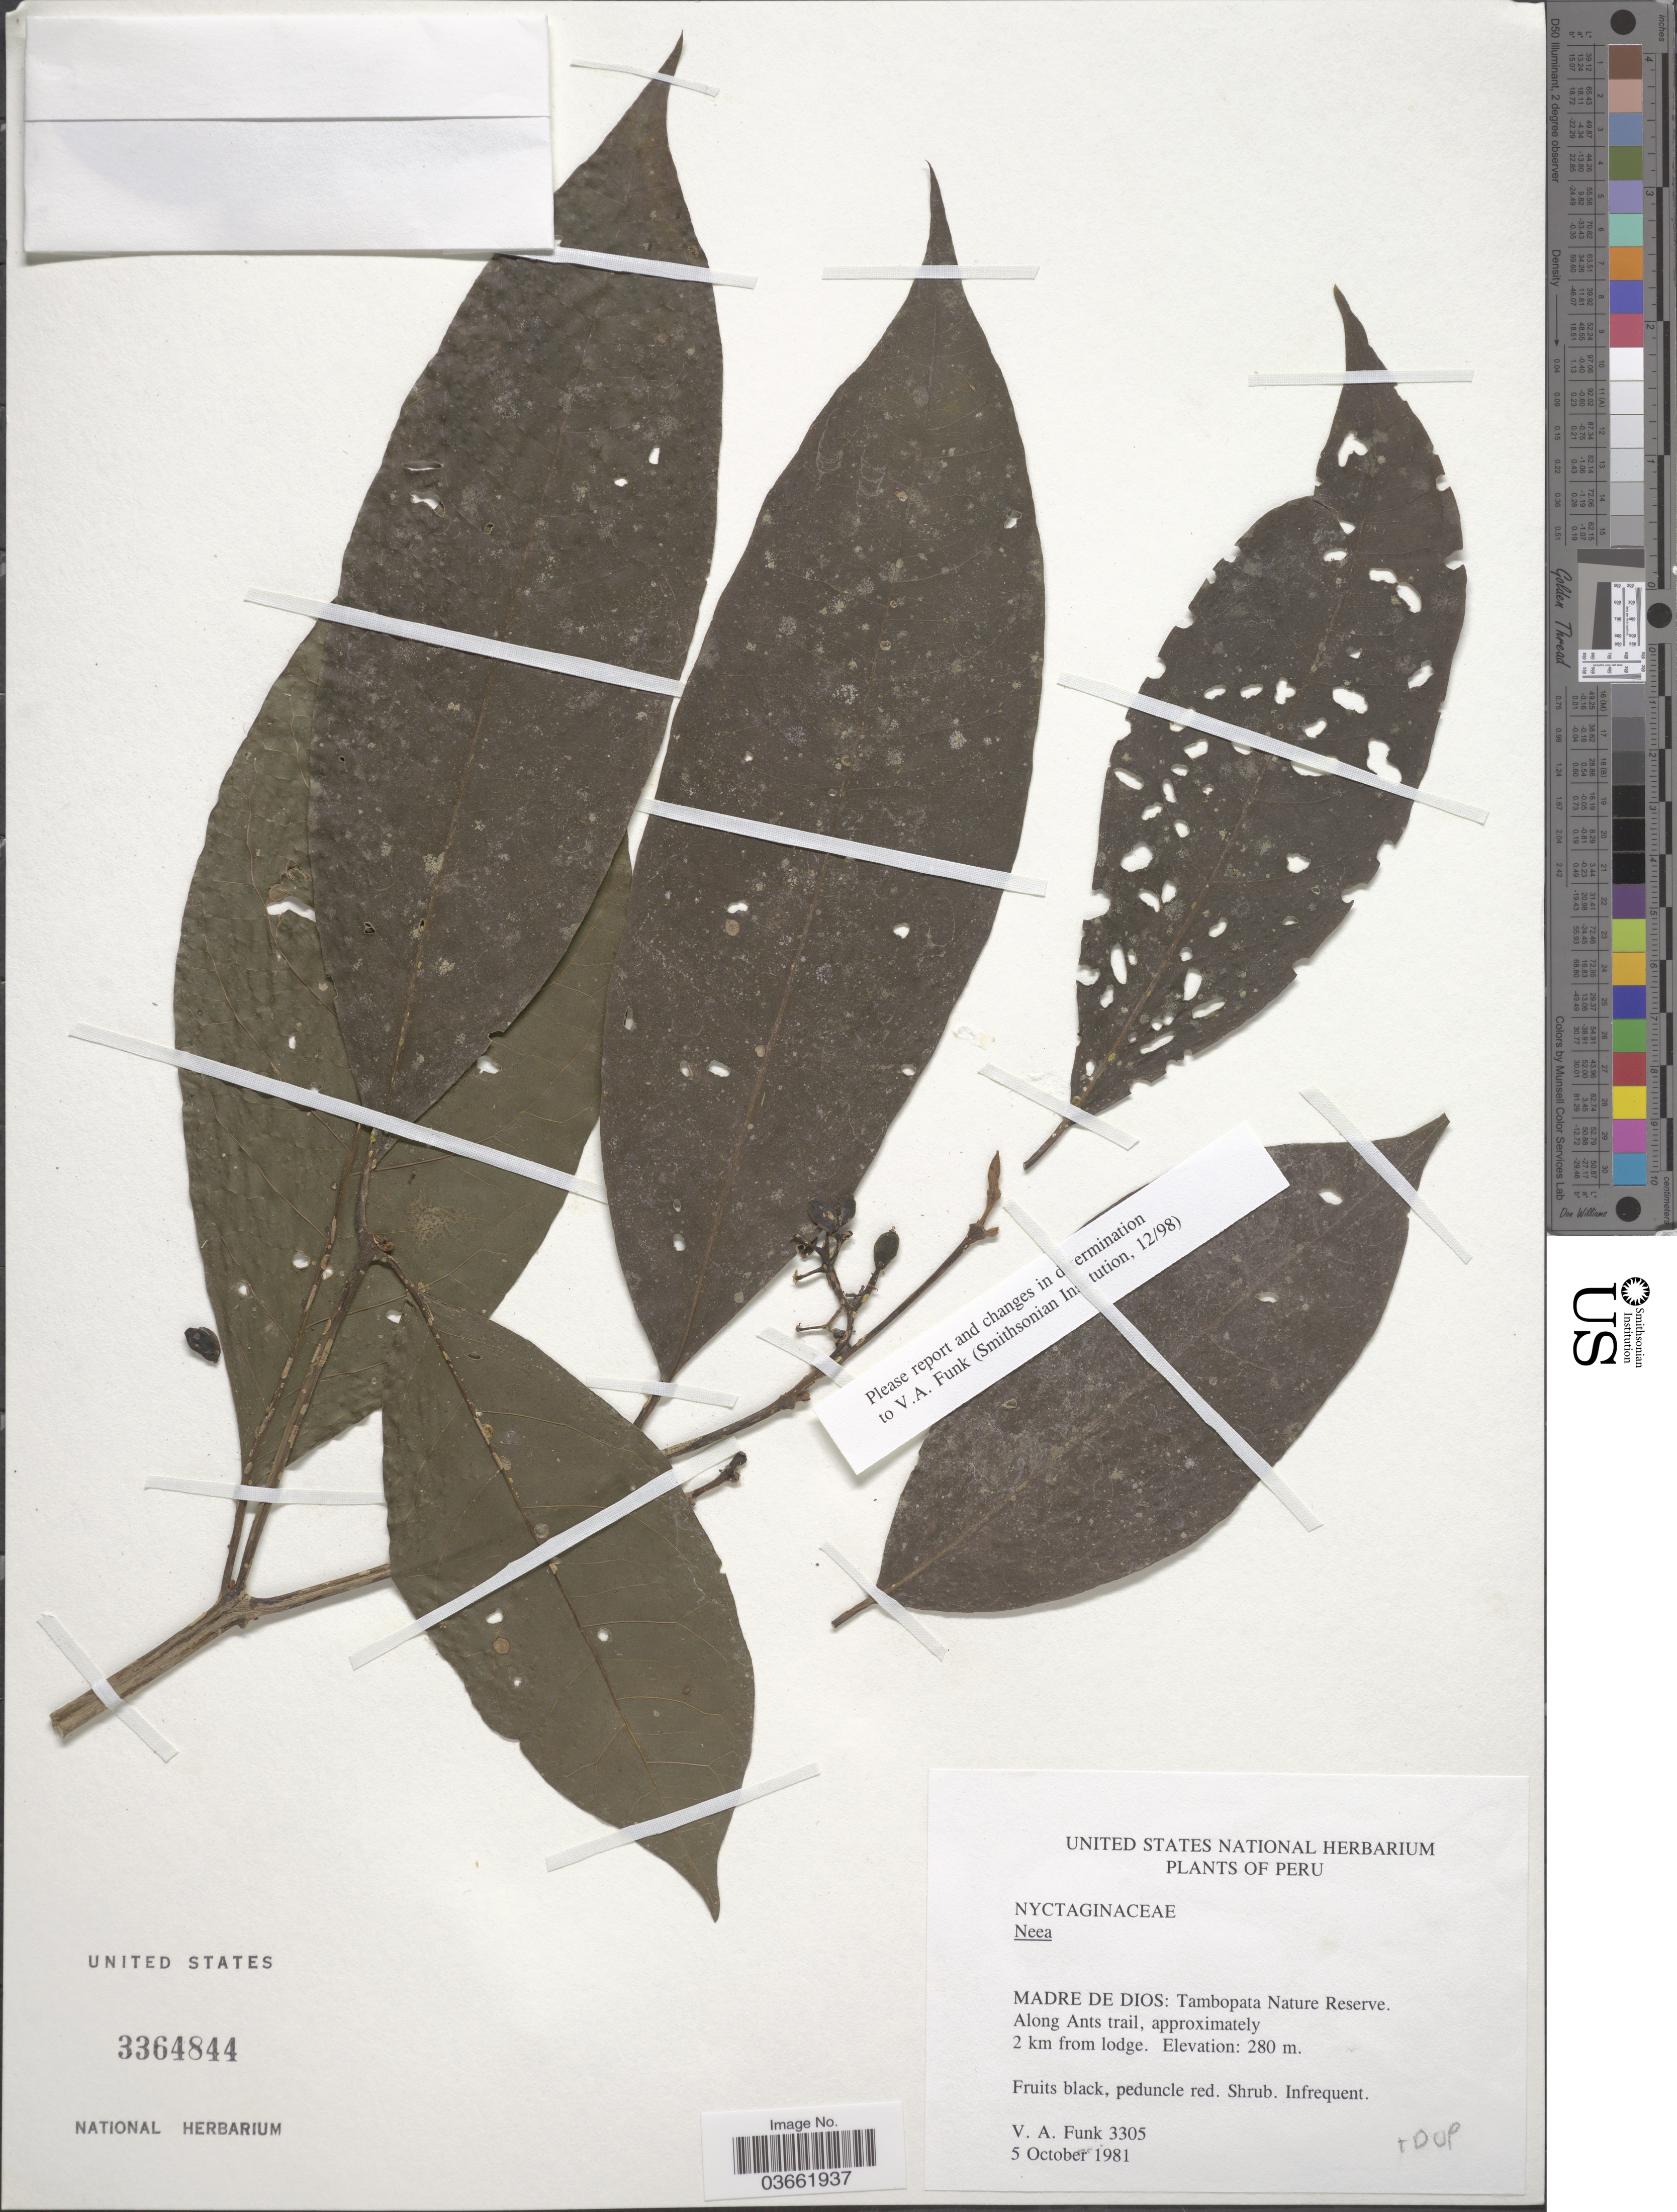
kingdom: Plantae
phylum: Tracheophyta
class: Magnoliopsida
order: Caryophyllales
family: Nyctaginaceae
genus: Neea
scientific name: Neea sp.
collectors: V. Funk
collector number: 3305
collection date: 1981-10-05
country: Peru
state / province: Madre de Dios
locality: Tambopata Nature Reserve. Along Ants trail, approximately 2 km from lodge.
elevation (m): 280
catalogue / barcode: US 3364844